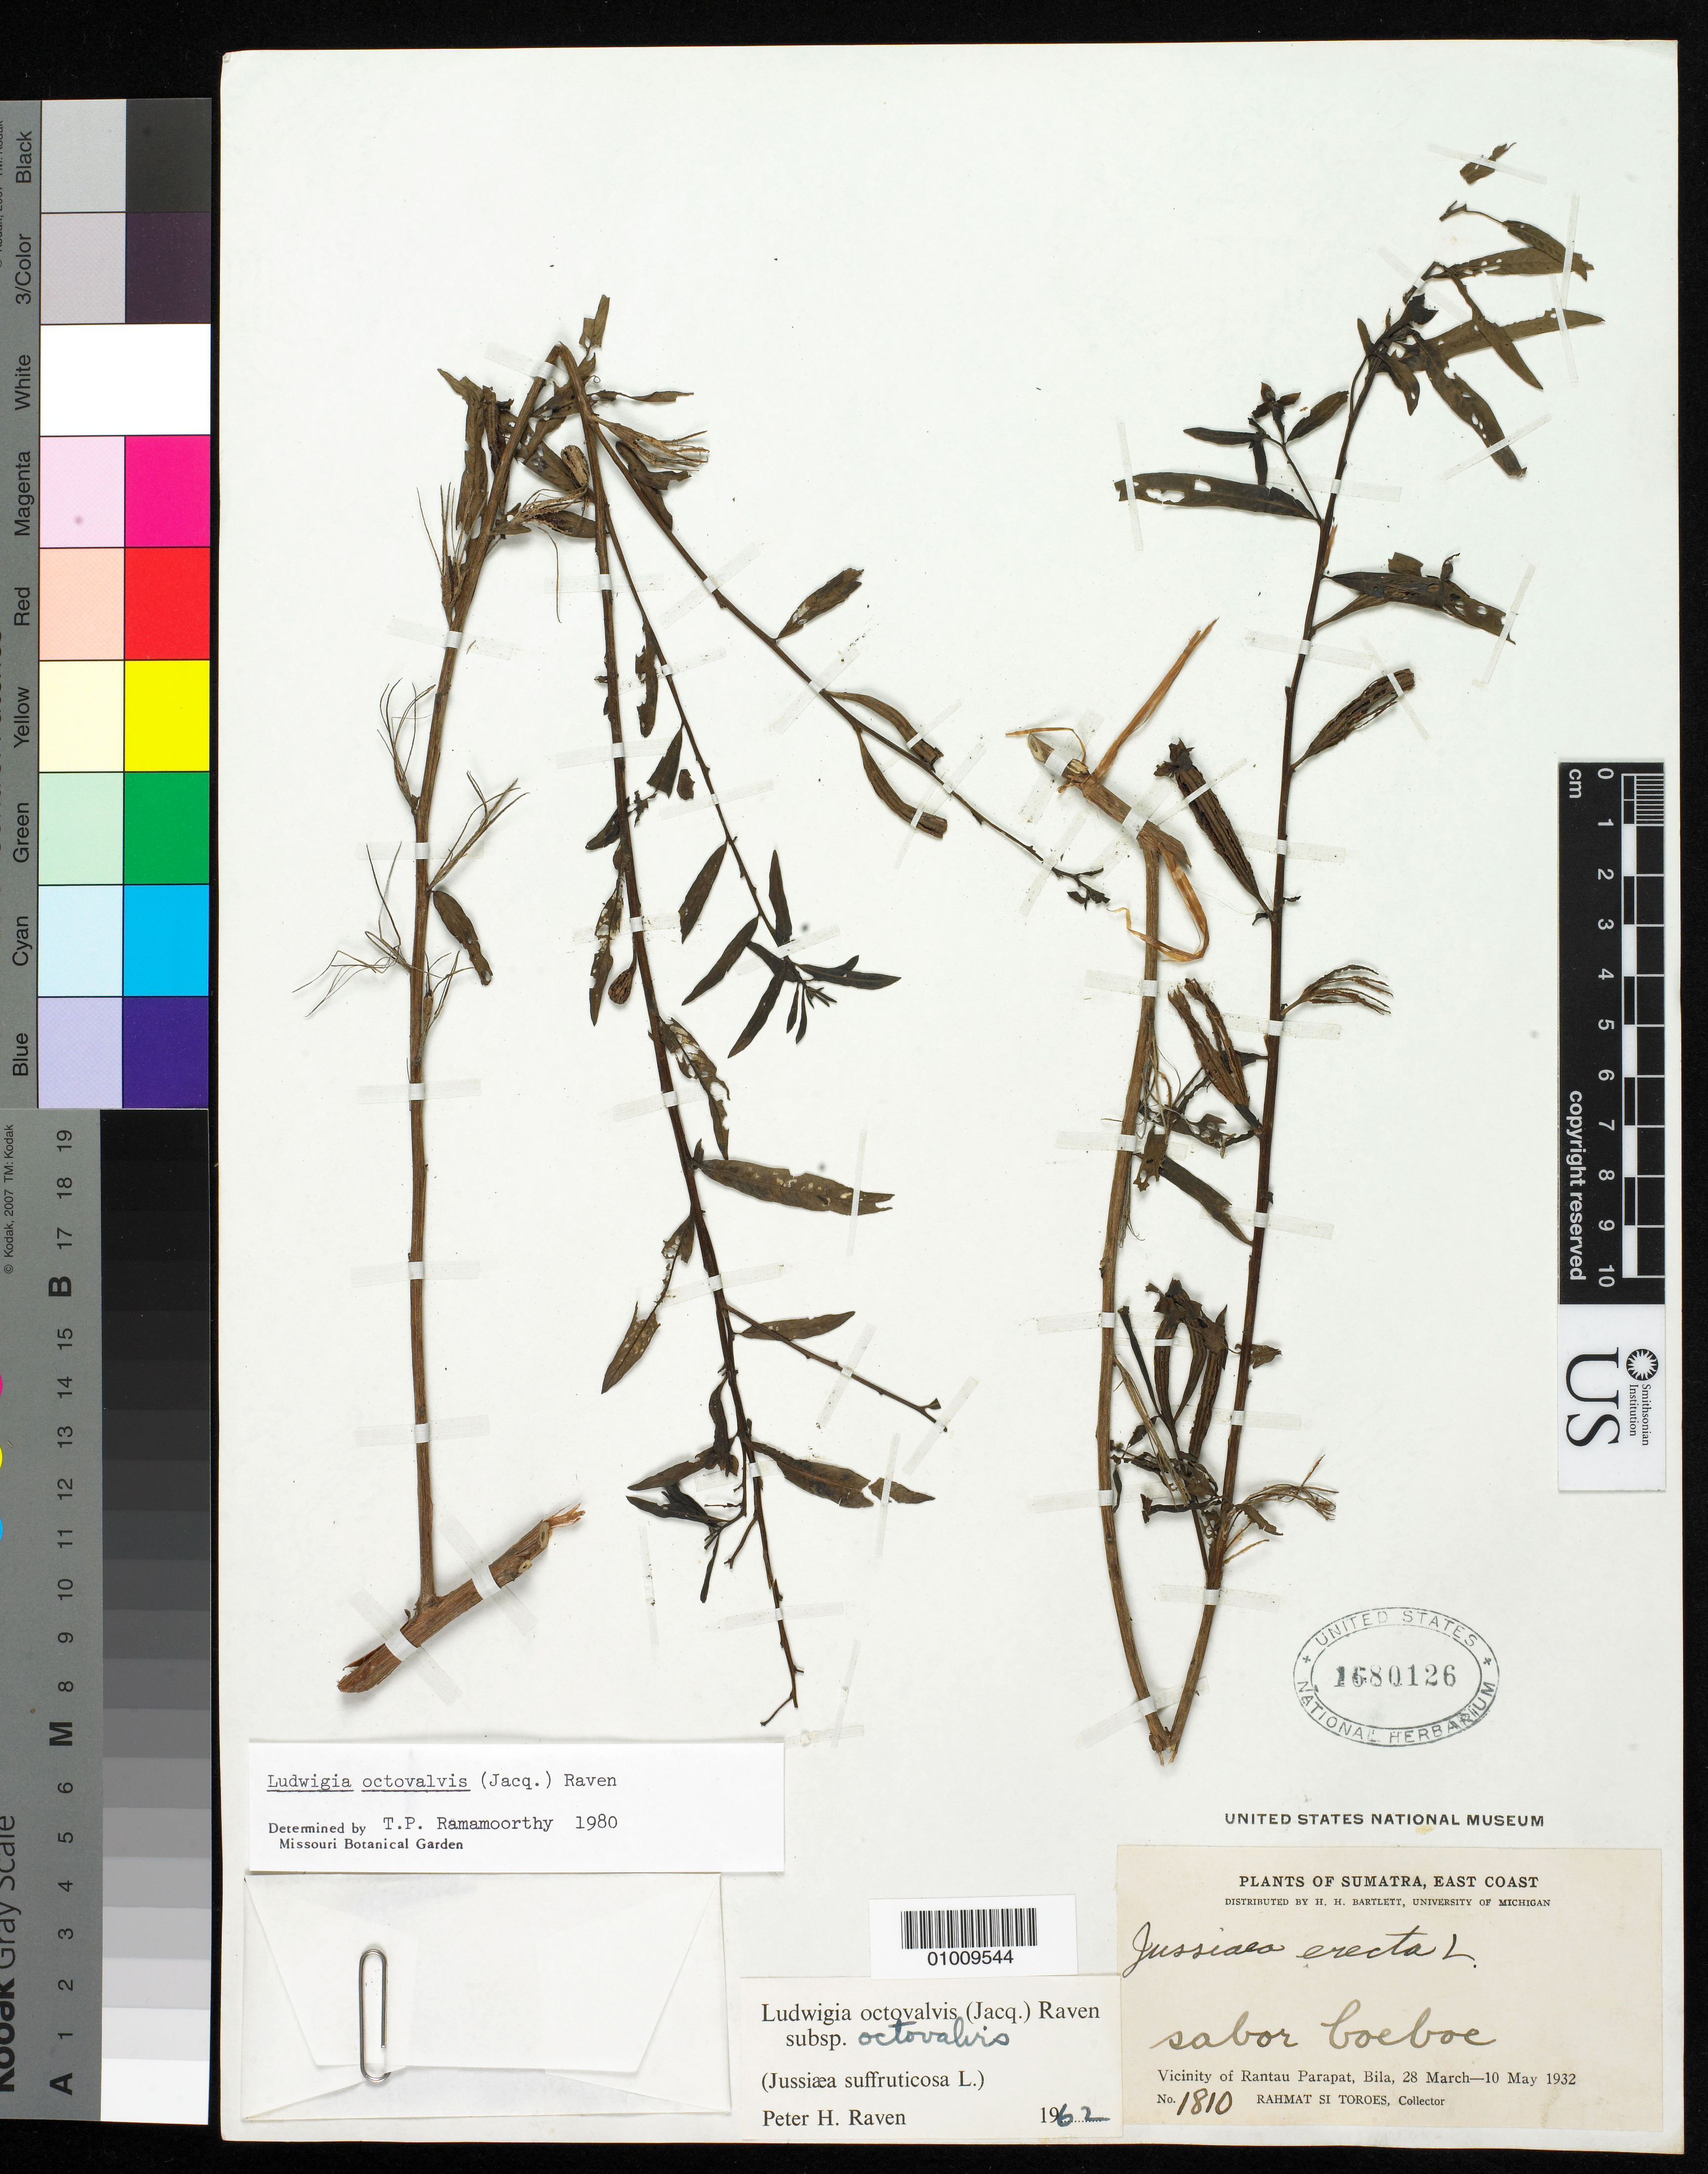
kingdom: Plantae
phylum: Tracheophyta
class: Magnoliopsida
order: Myrtales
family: Onagraceae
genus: Ludwigia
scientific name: Ludwigia octovalvis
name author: (Jacq.) P.H. Raven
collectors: Rahmat Si Boeea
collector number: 1810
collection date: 1932-03-28/1932-05-10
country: Indonesia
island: Sumatra I.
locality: (East Coast) Vicinity of Rantau Parapat, Bila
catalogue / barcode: US 1680126